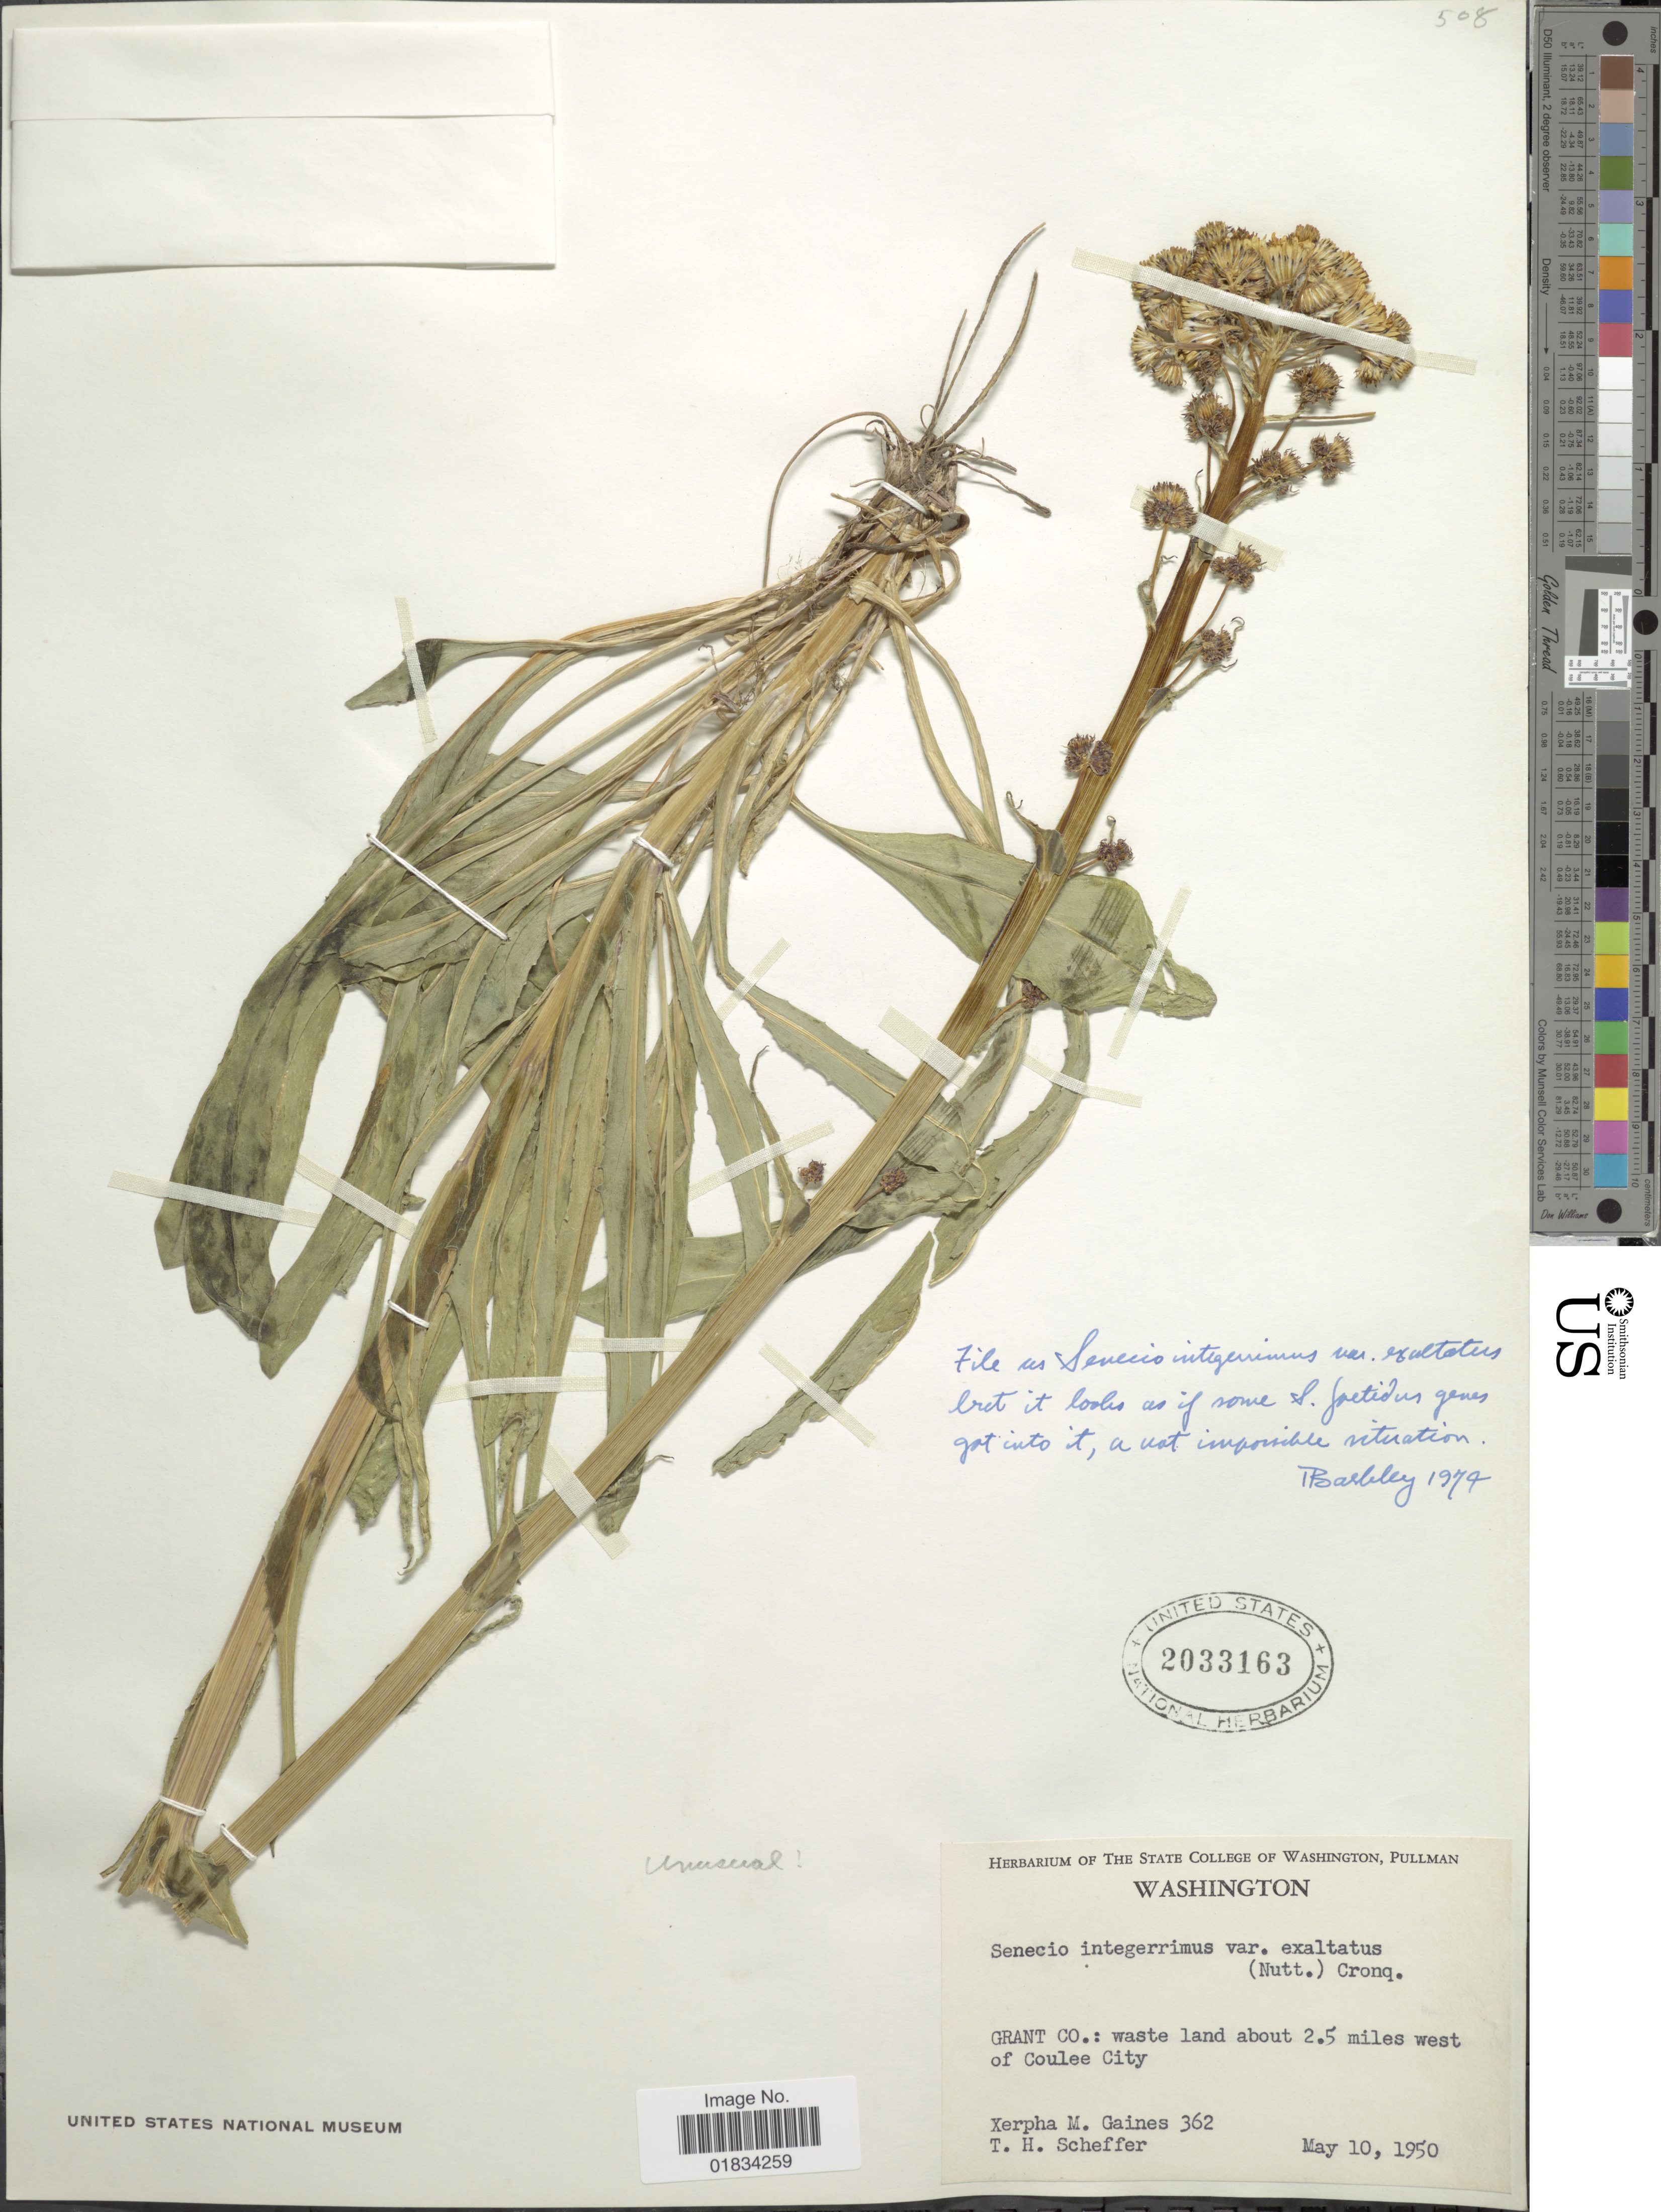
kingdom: Plantae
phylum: Tracheophyta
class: Magnoliopsida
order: Asterales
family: Asteraceae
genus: Senecio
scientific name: Senecio integerrimus var. exaltatus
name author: (Nutt.) Cronq.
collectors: X. Gaines & T. Scheffer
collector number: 362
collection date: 1950-05-10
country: United States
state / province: Washington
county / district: Grant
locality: Grant Co.: waste land about 2.5 miles west of Coulee City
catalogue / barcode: US 2033163